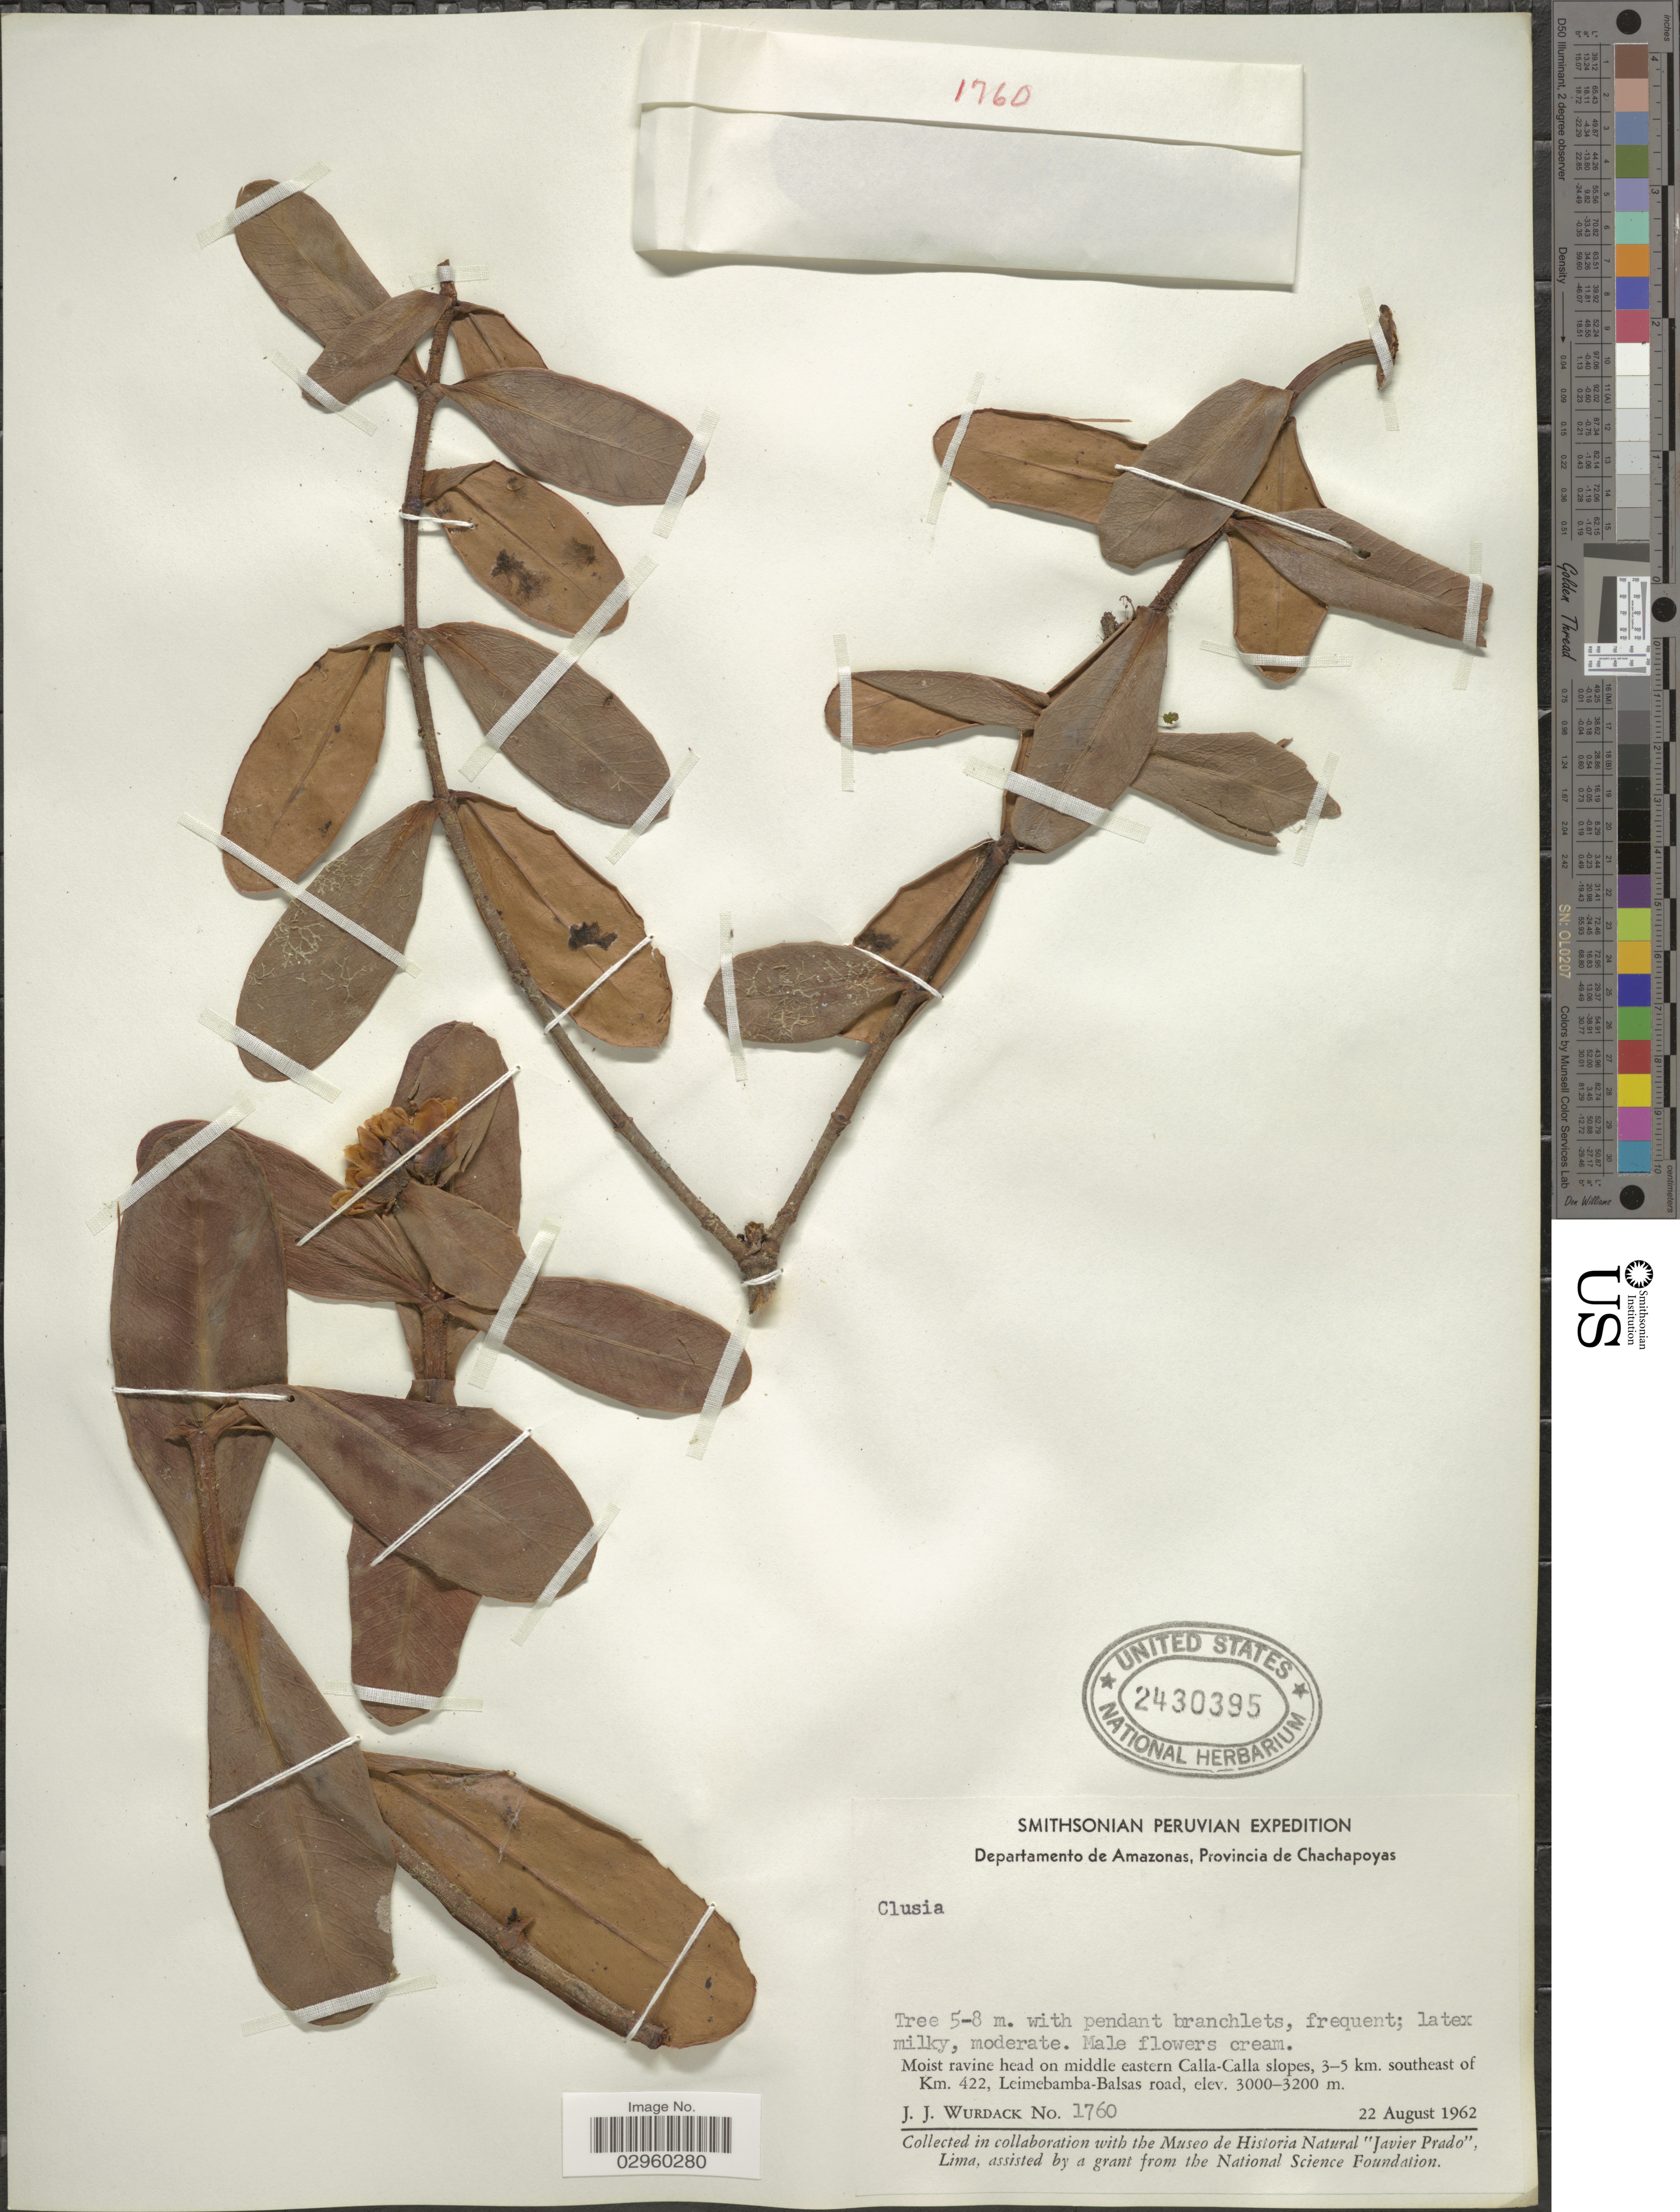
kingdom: Plantae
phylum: Tracheophyta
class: Magnoliopsida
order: Malpighiales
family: Clusiaceae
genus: Clusia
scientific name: Clusia sp.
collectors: J. J. Wurdack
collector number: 1760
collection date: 1962-08-22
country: Peru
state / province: Amazonas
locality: Departamento de Amazonas, Provincia de Chachapoyas. Moist ravine head on middle eastern Calla-Calla slopes, 3-5 km. southeast of Km. 422, Leimebamba-Balsas road.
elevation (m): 3000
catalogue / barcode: US 2430395